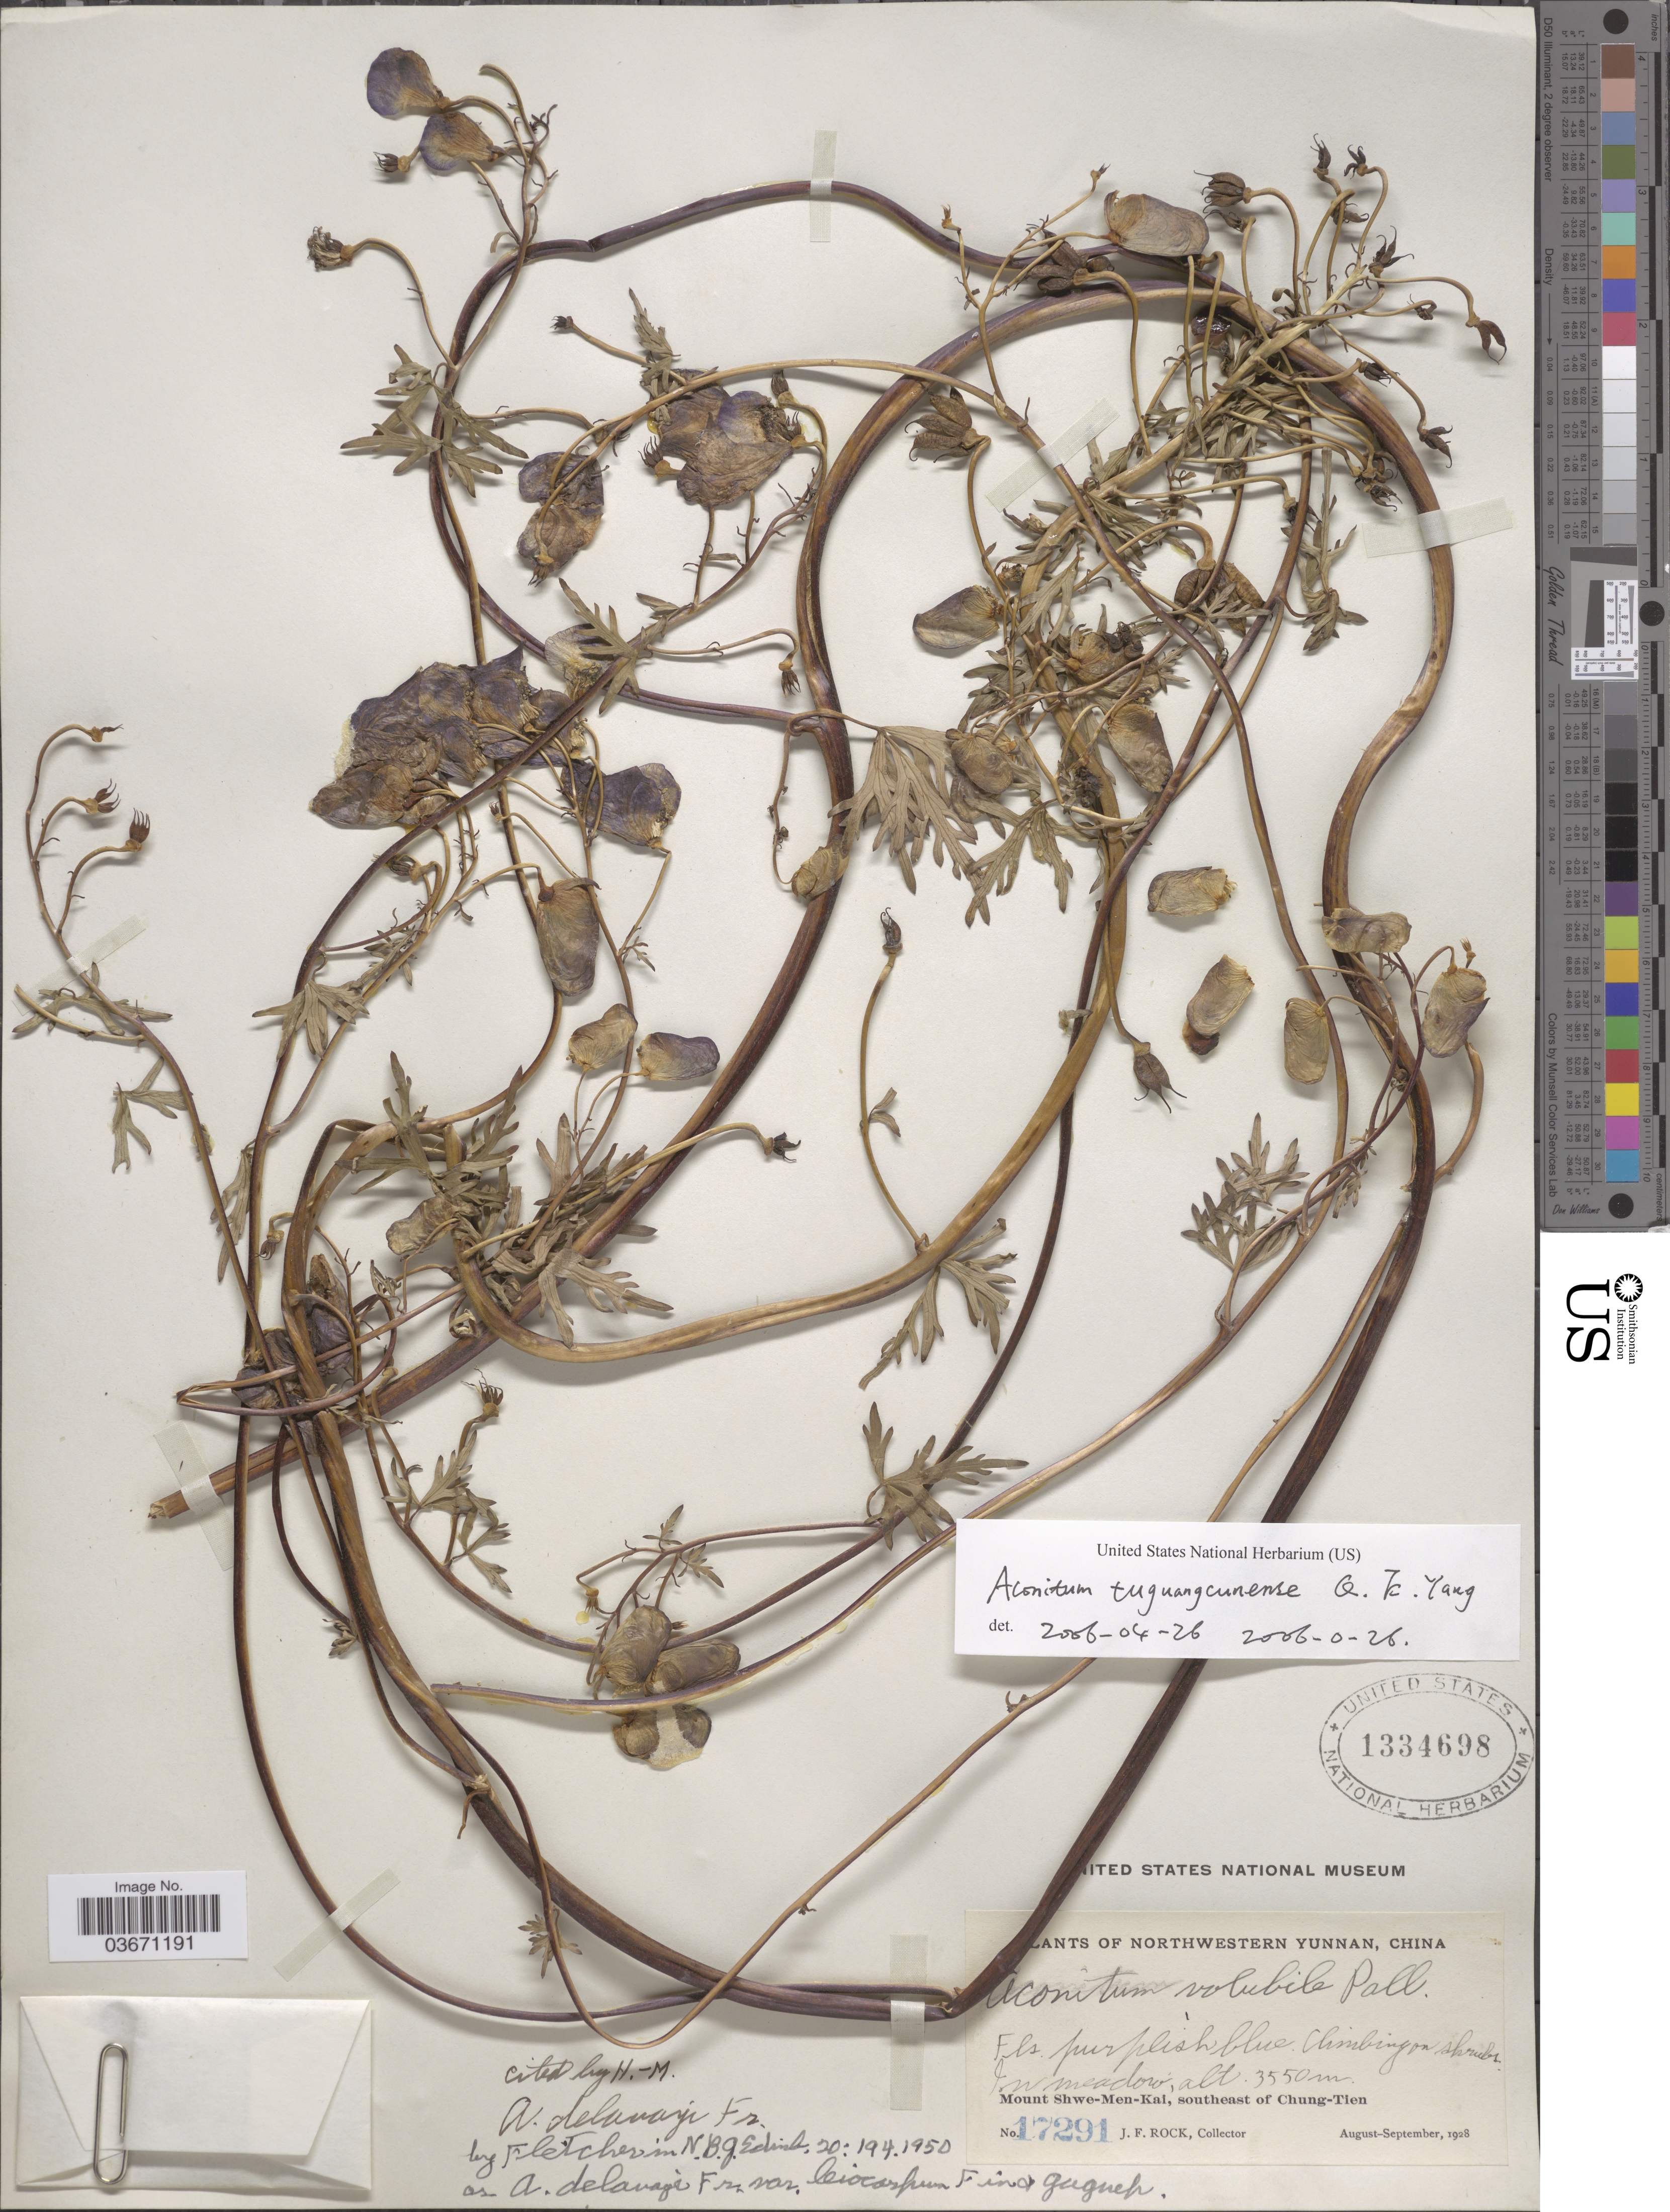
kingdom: Plantae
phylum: Tracheophyta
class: Magnoliopsida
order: Ranunculales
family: Ranunculaceae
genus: Aconitum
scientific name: Aconitum tuguangcunense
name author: Q. E. Yang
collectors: J. Rock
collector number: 17291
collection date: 1928-08/1928-09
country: China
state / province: Yunnan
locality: Northwestern Yunnan. Climbing on shrubs. Mount Shwe-Men-Kai, southeast of Chung-Tien.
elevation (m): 3550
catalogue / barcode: US 1334698